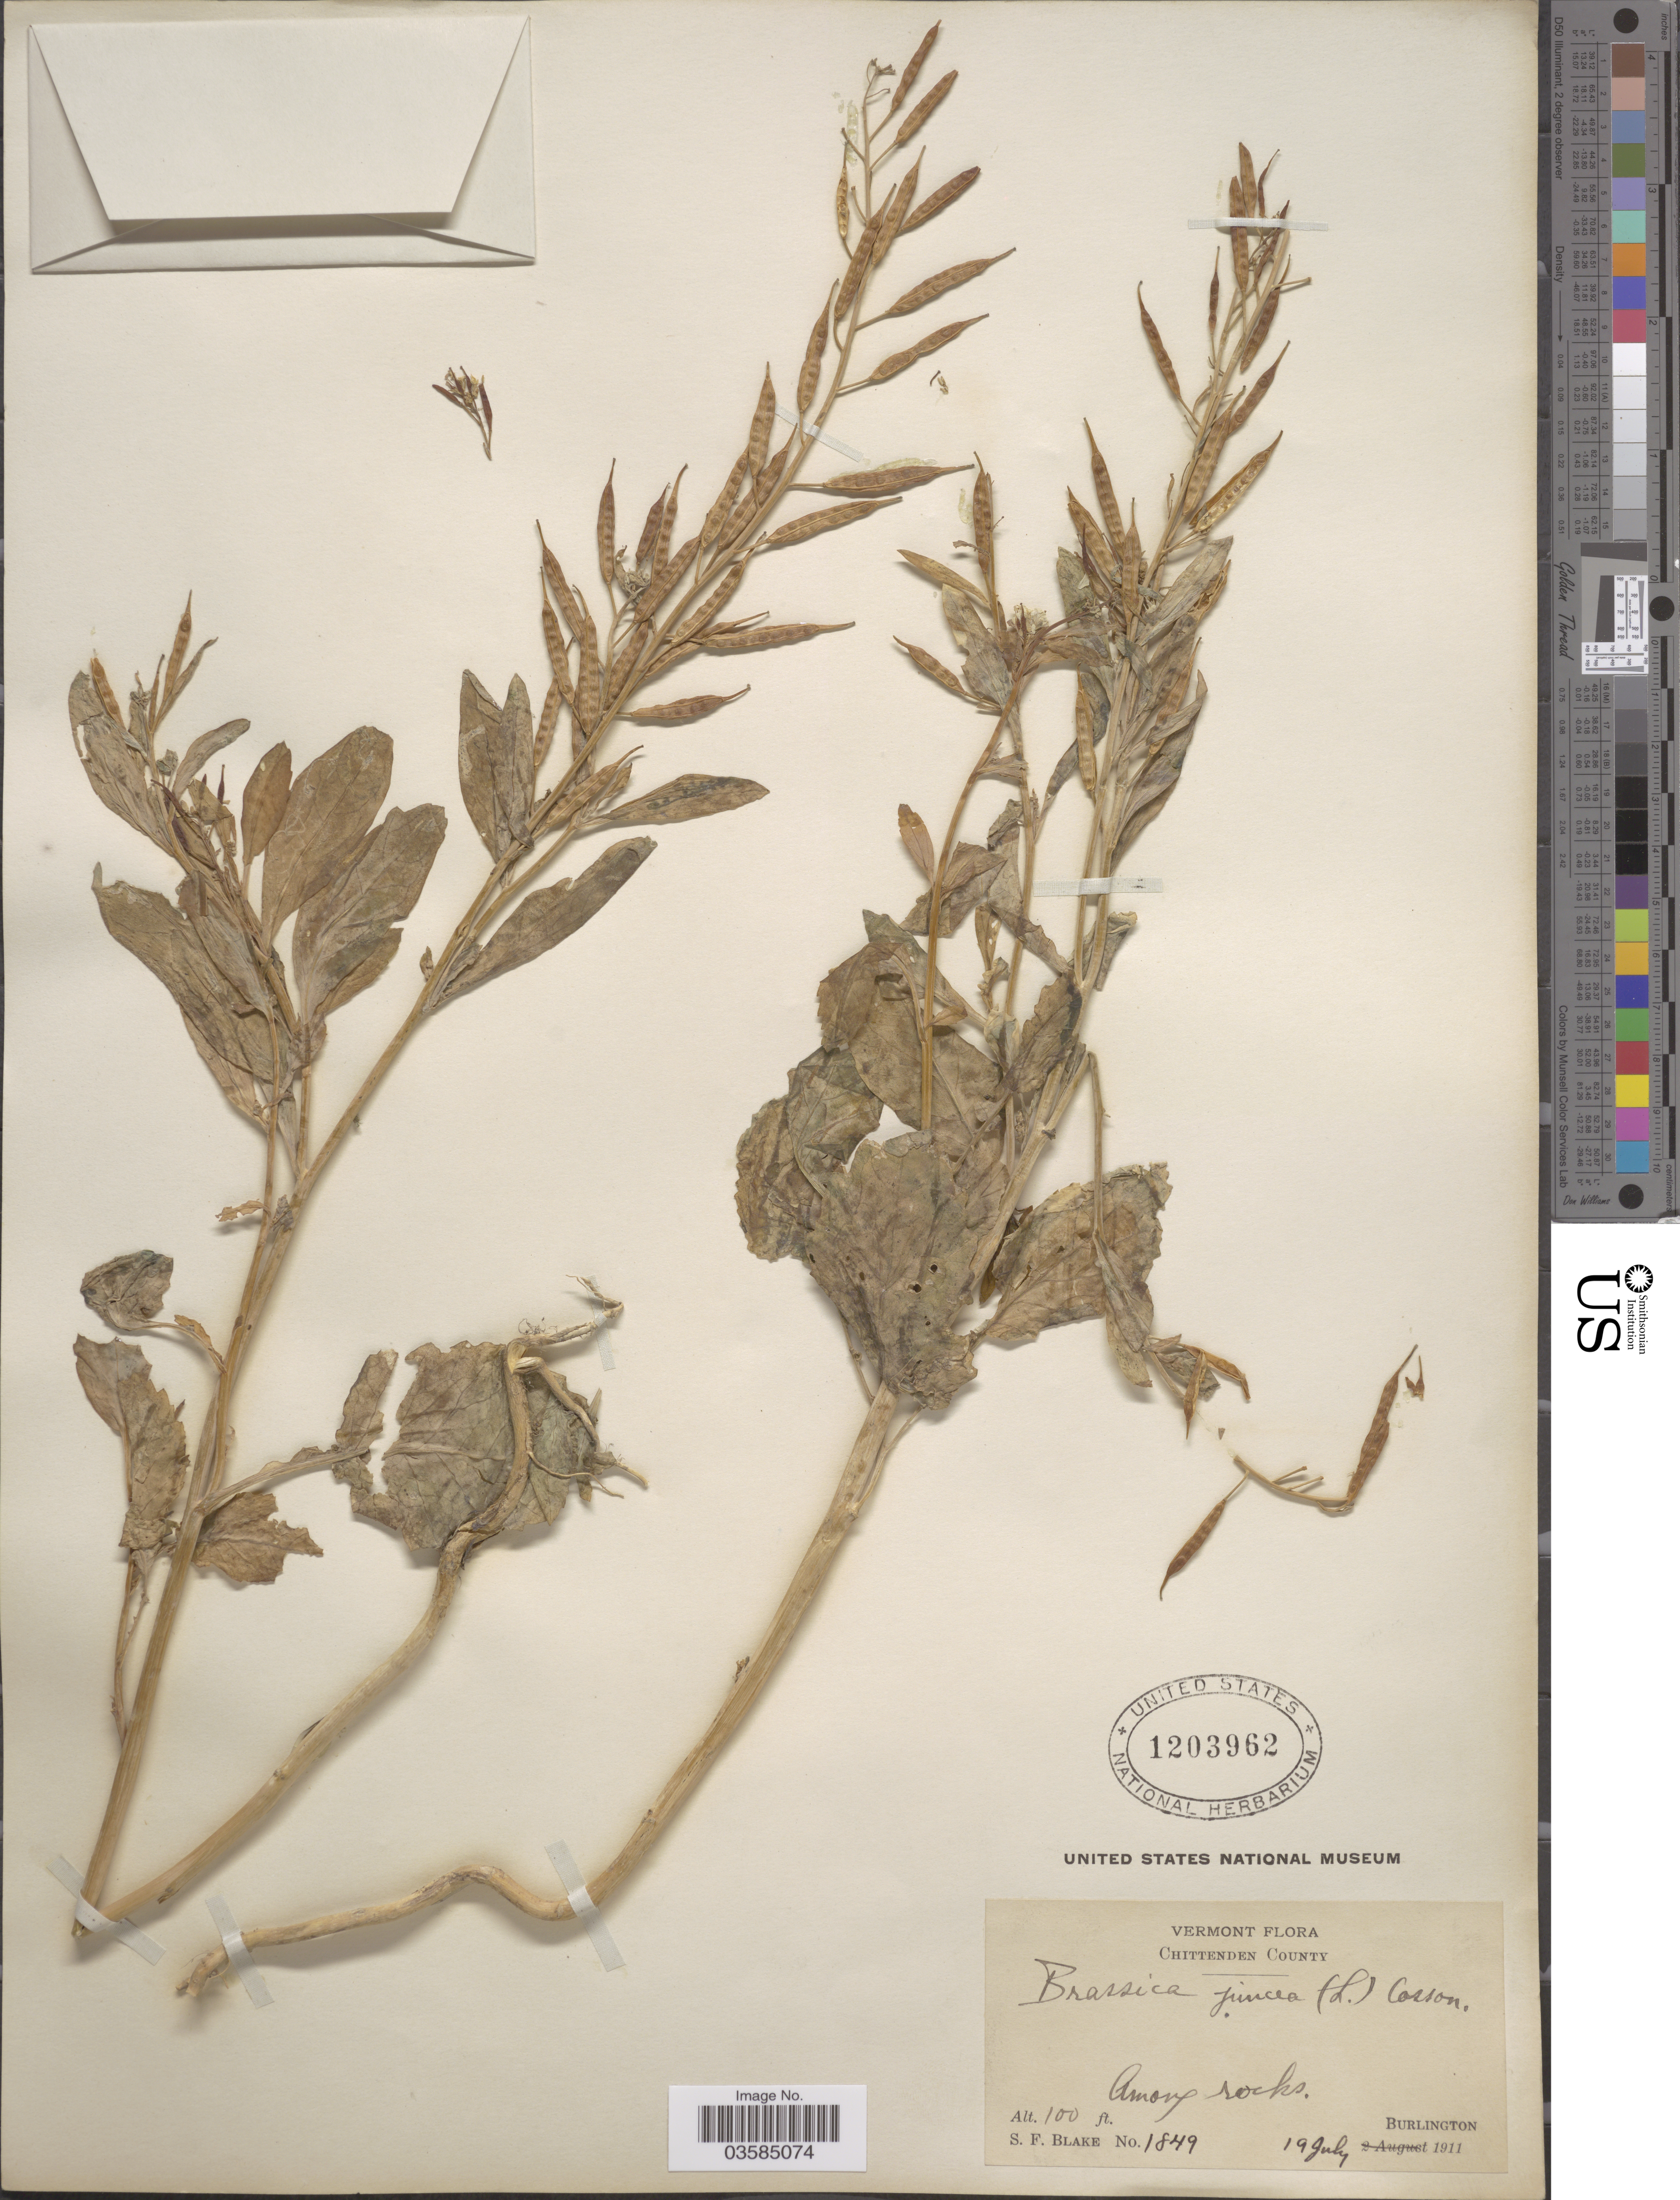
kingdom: Plantae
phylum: Tracheophyta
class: Magnoliopsida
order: Brassicales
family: Brassicaceae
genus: Brassica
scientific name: Brassica juncea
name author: (L.) Czern.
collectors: S. Blake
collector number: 1849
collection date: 1911-07-19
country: United States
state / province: Vermont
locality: Chittenden County. Among rocks. Burlington.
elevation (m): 30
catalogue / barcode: US 1203962